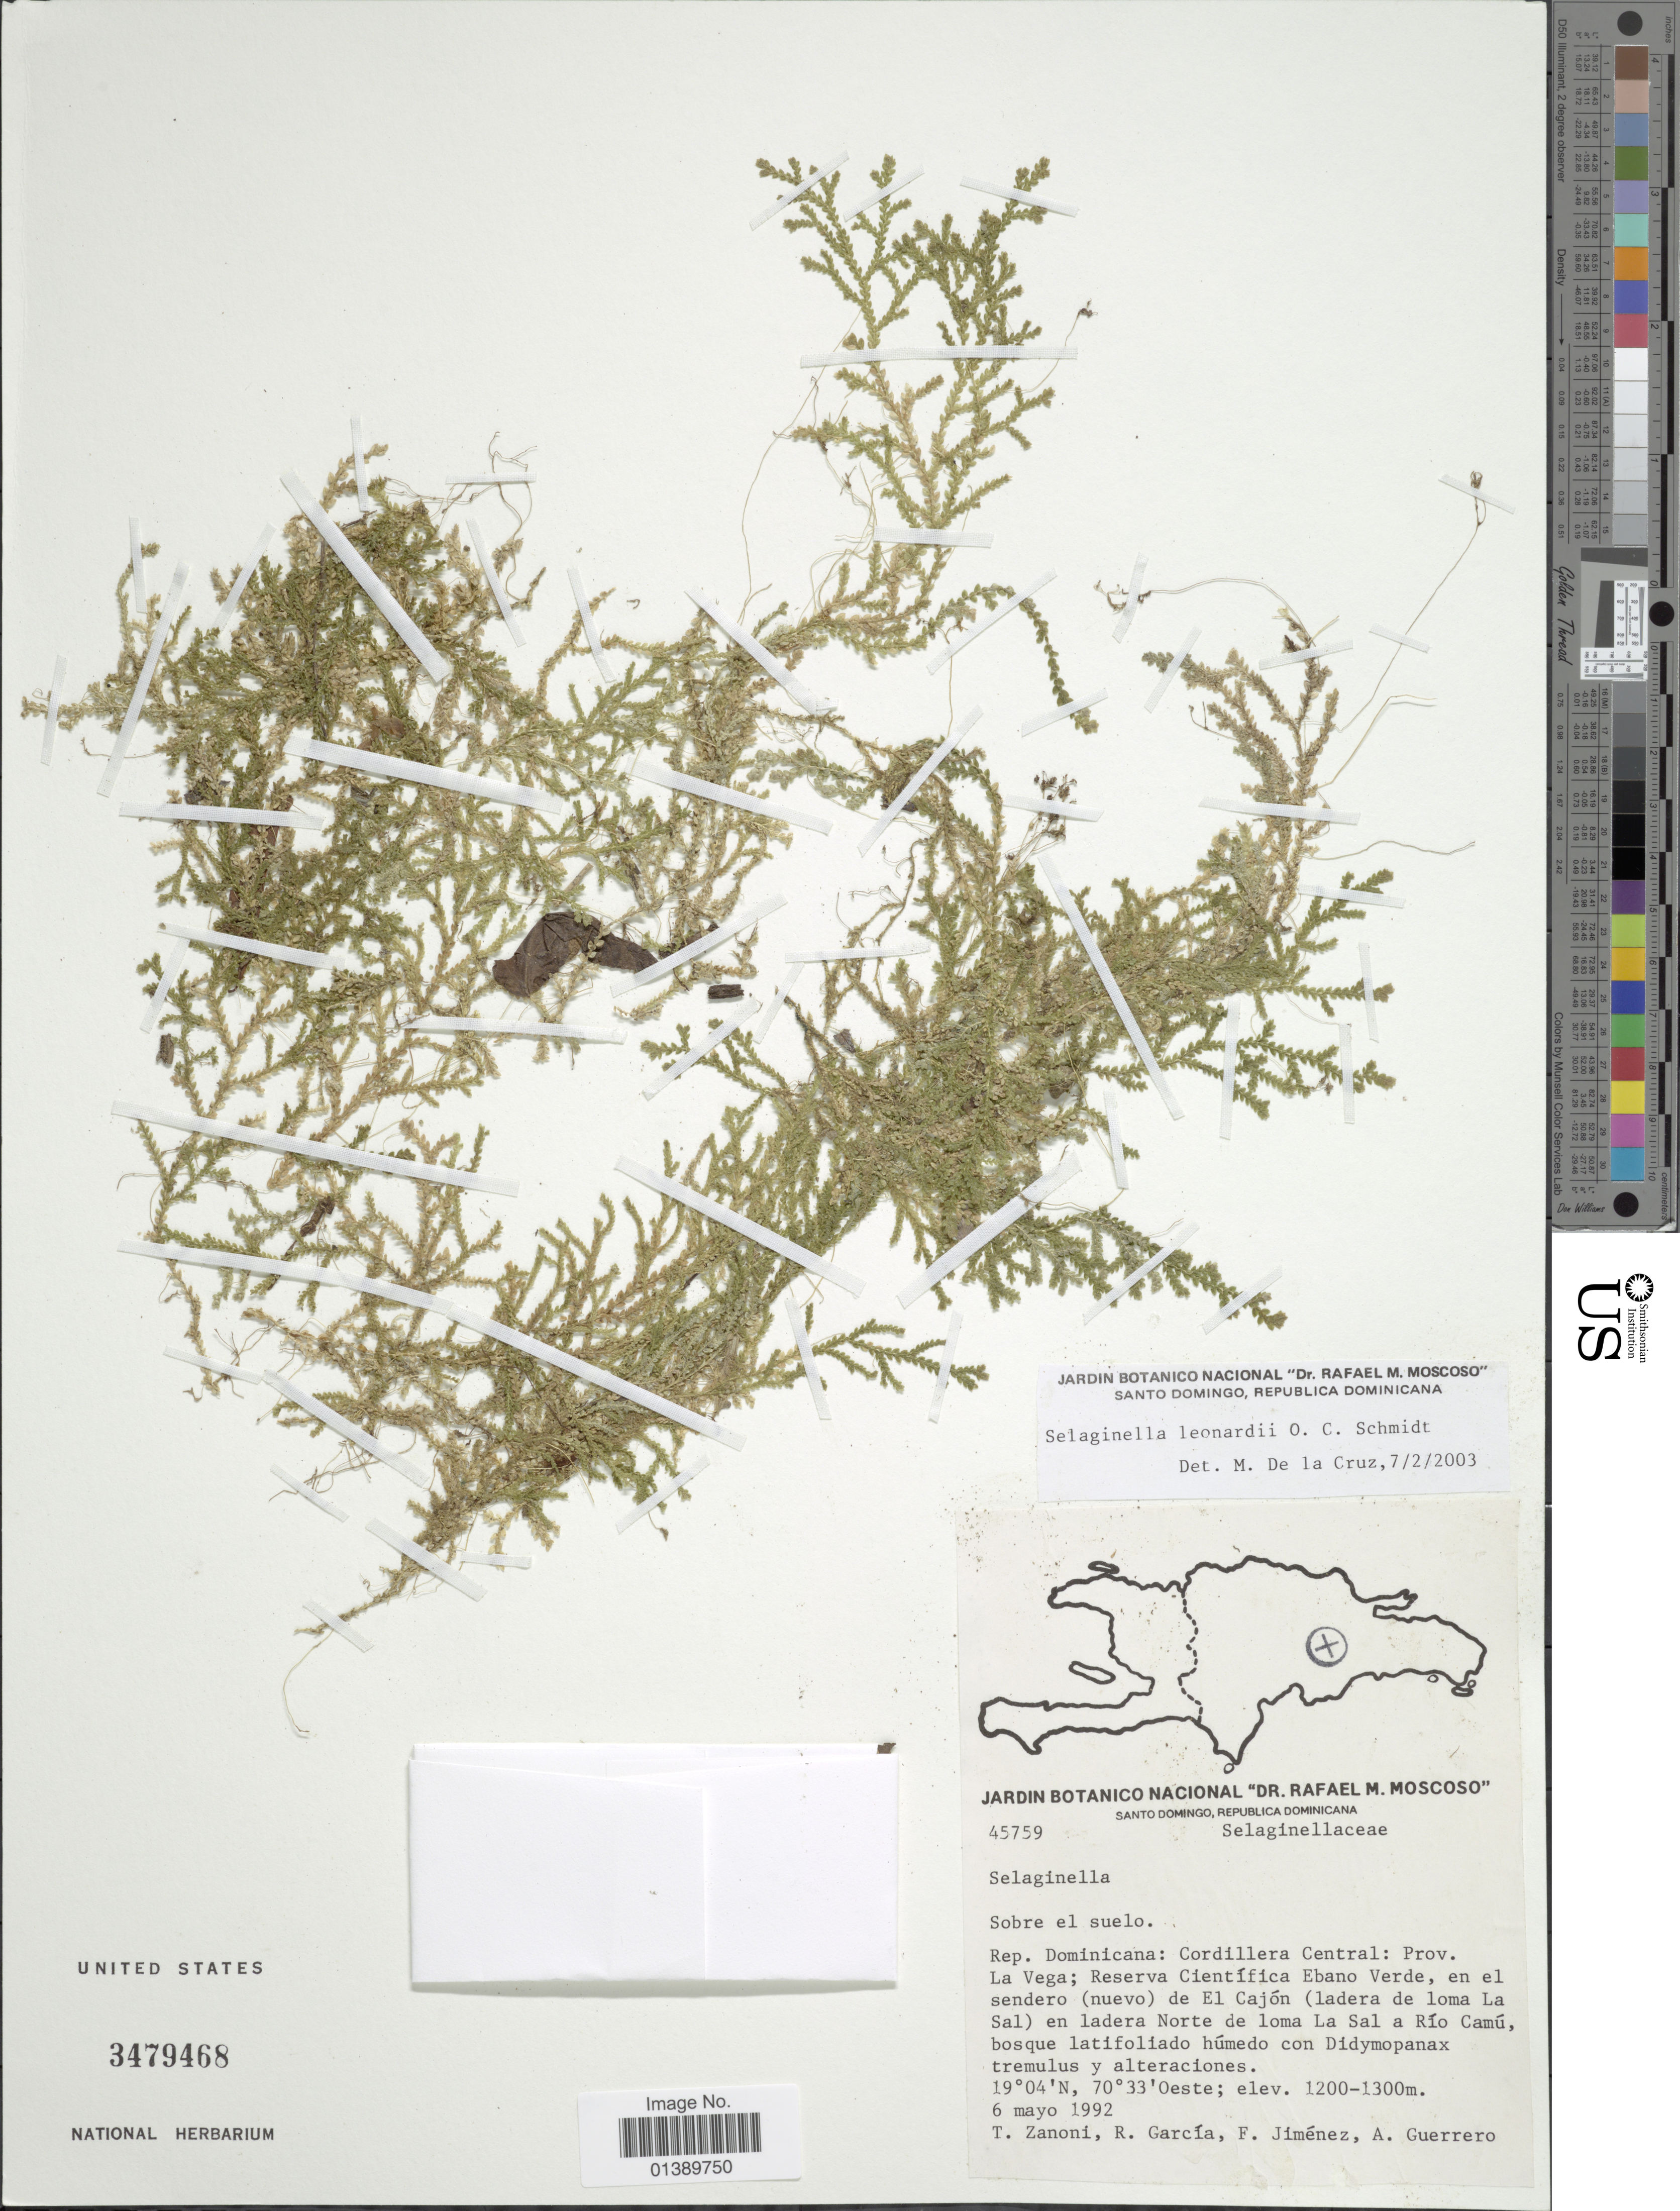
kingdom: Plantae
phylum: Tracheophyta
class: Lycopodiopsida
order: Selaginellales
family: Selaginellaceae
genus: Selaginella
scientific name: Selaginella brigitteana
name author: Valdespino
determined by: Valdespino, I. A., (PMA), Universidad de Panama (PANAMA)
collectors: T. A. Zanoni, R. García, F. Jiménez & A. Guerrero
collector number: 45759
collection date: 1992-05-06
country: Dominican Republic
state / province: La Vega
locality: Cordillera Central: prov. la vega; Reserva Científica Ebano Verde, en el sendero (nuevo) de El cajón (ladera de loma La Sal) en ladera Norte de loma La Sal A Río Camú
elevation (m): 1200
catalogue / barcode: US 3479468